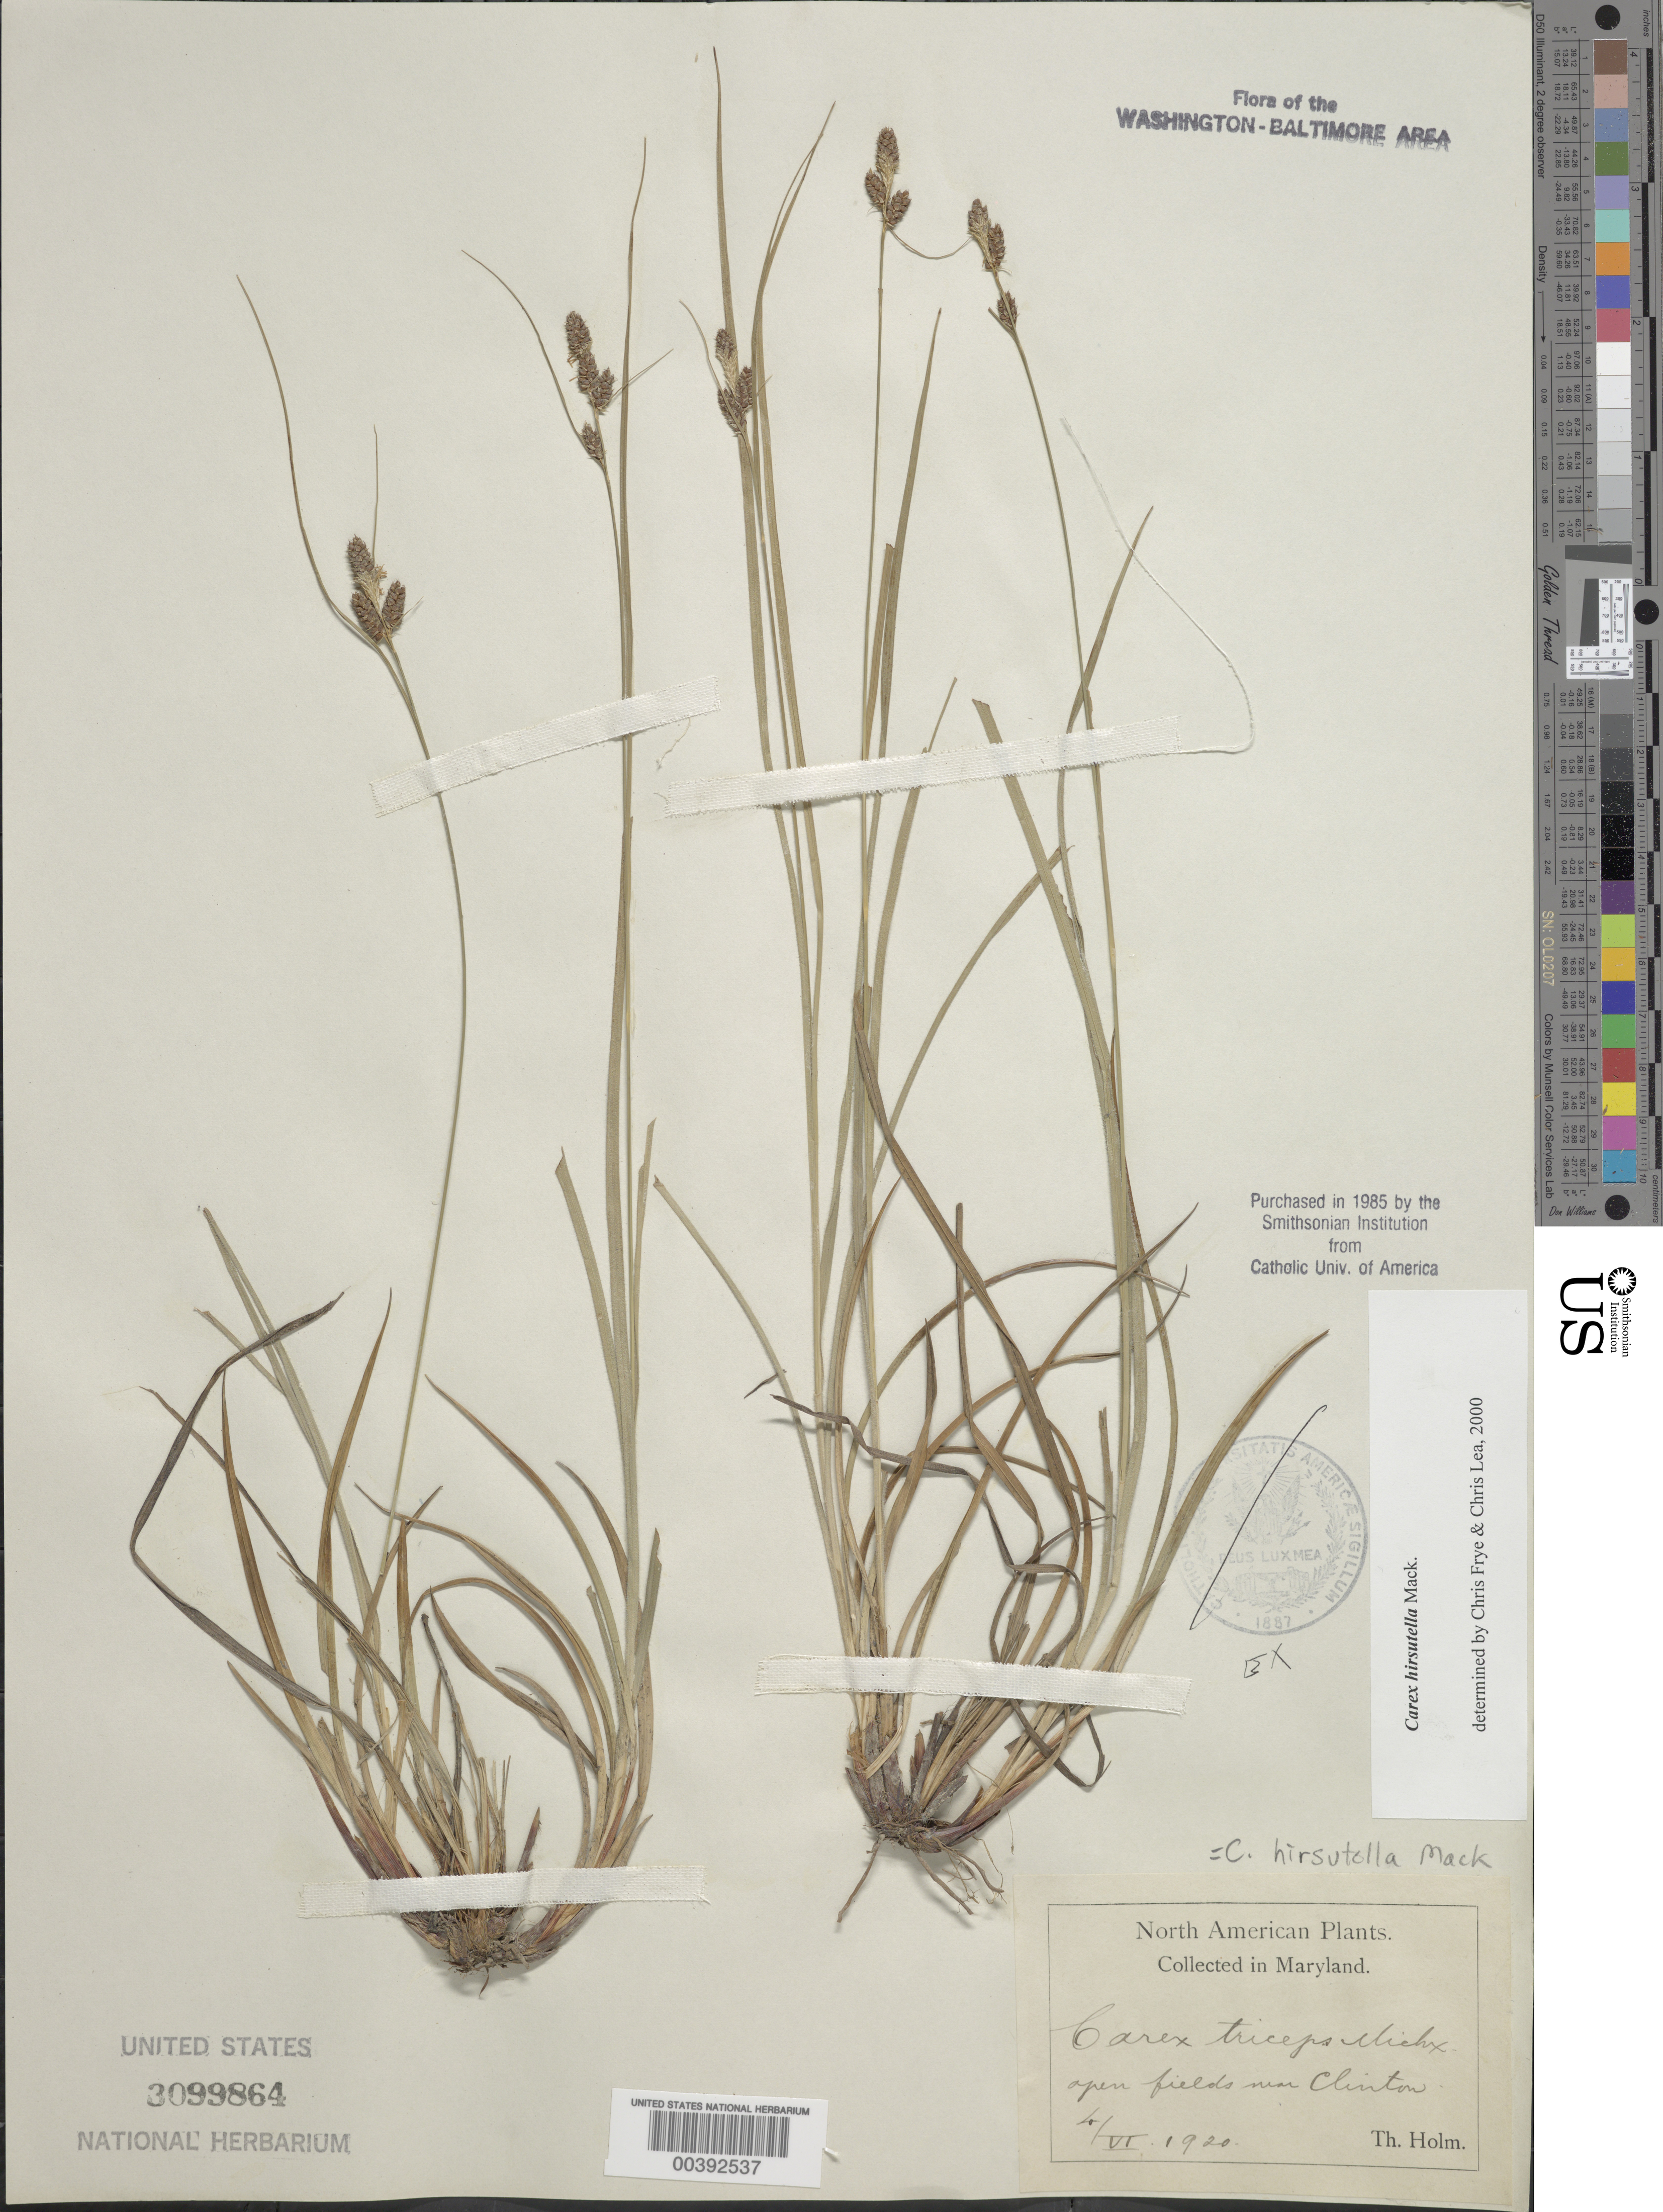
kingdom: Plantae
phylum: Tracheophyta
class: Liliopsida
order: Poales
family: Cyperaceae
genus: Carex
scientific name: Carex hirsutella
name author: Mack.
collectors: T. Holm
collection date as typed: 04 Jun 1920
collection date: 1920-06-04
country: United States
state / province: Maryland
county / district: Prince George's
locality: Near Clinton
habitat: Open fields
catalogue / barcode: US 3099864